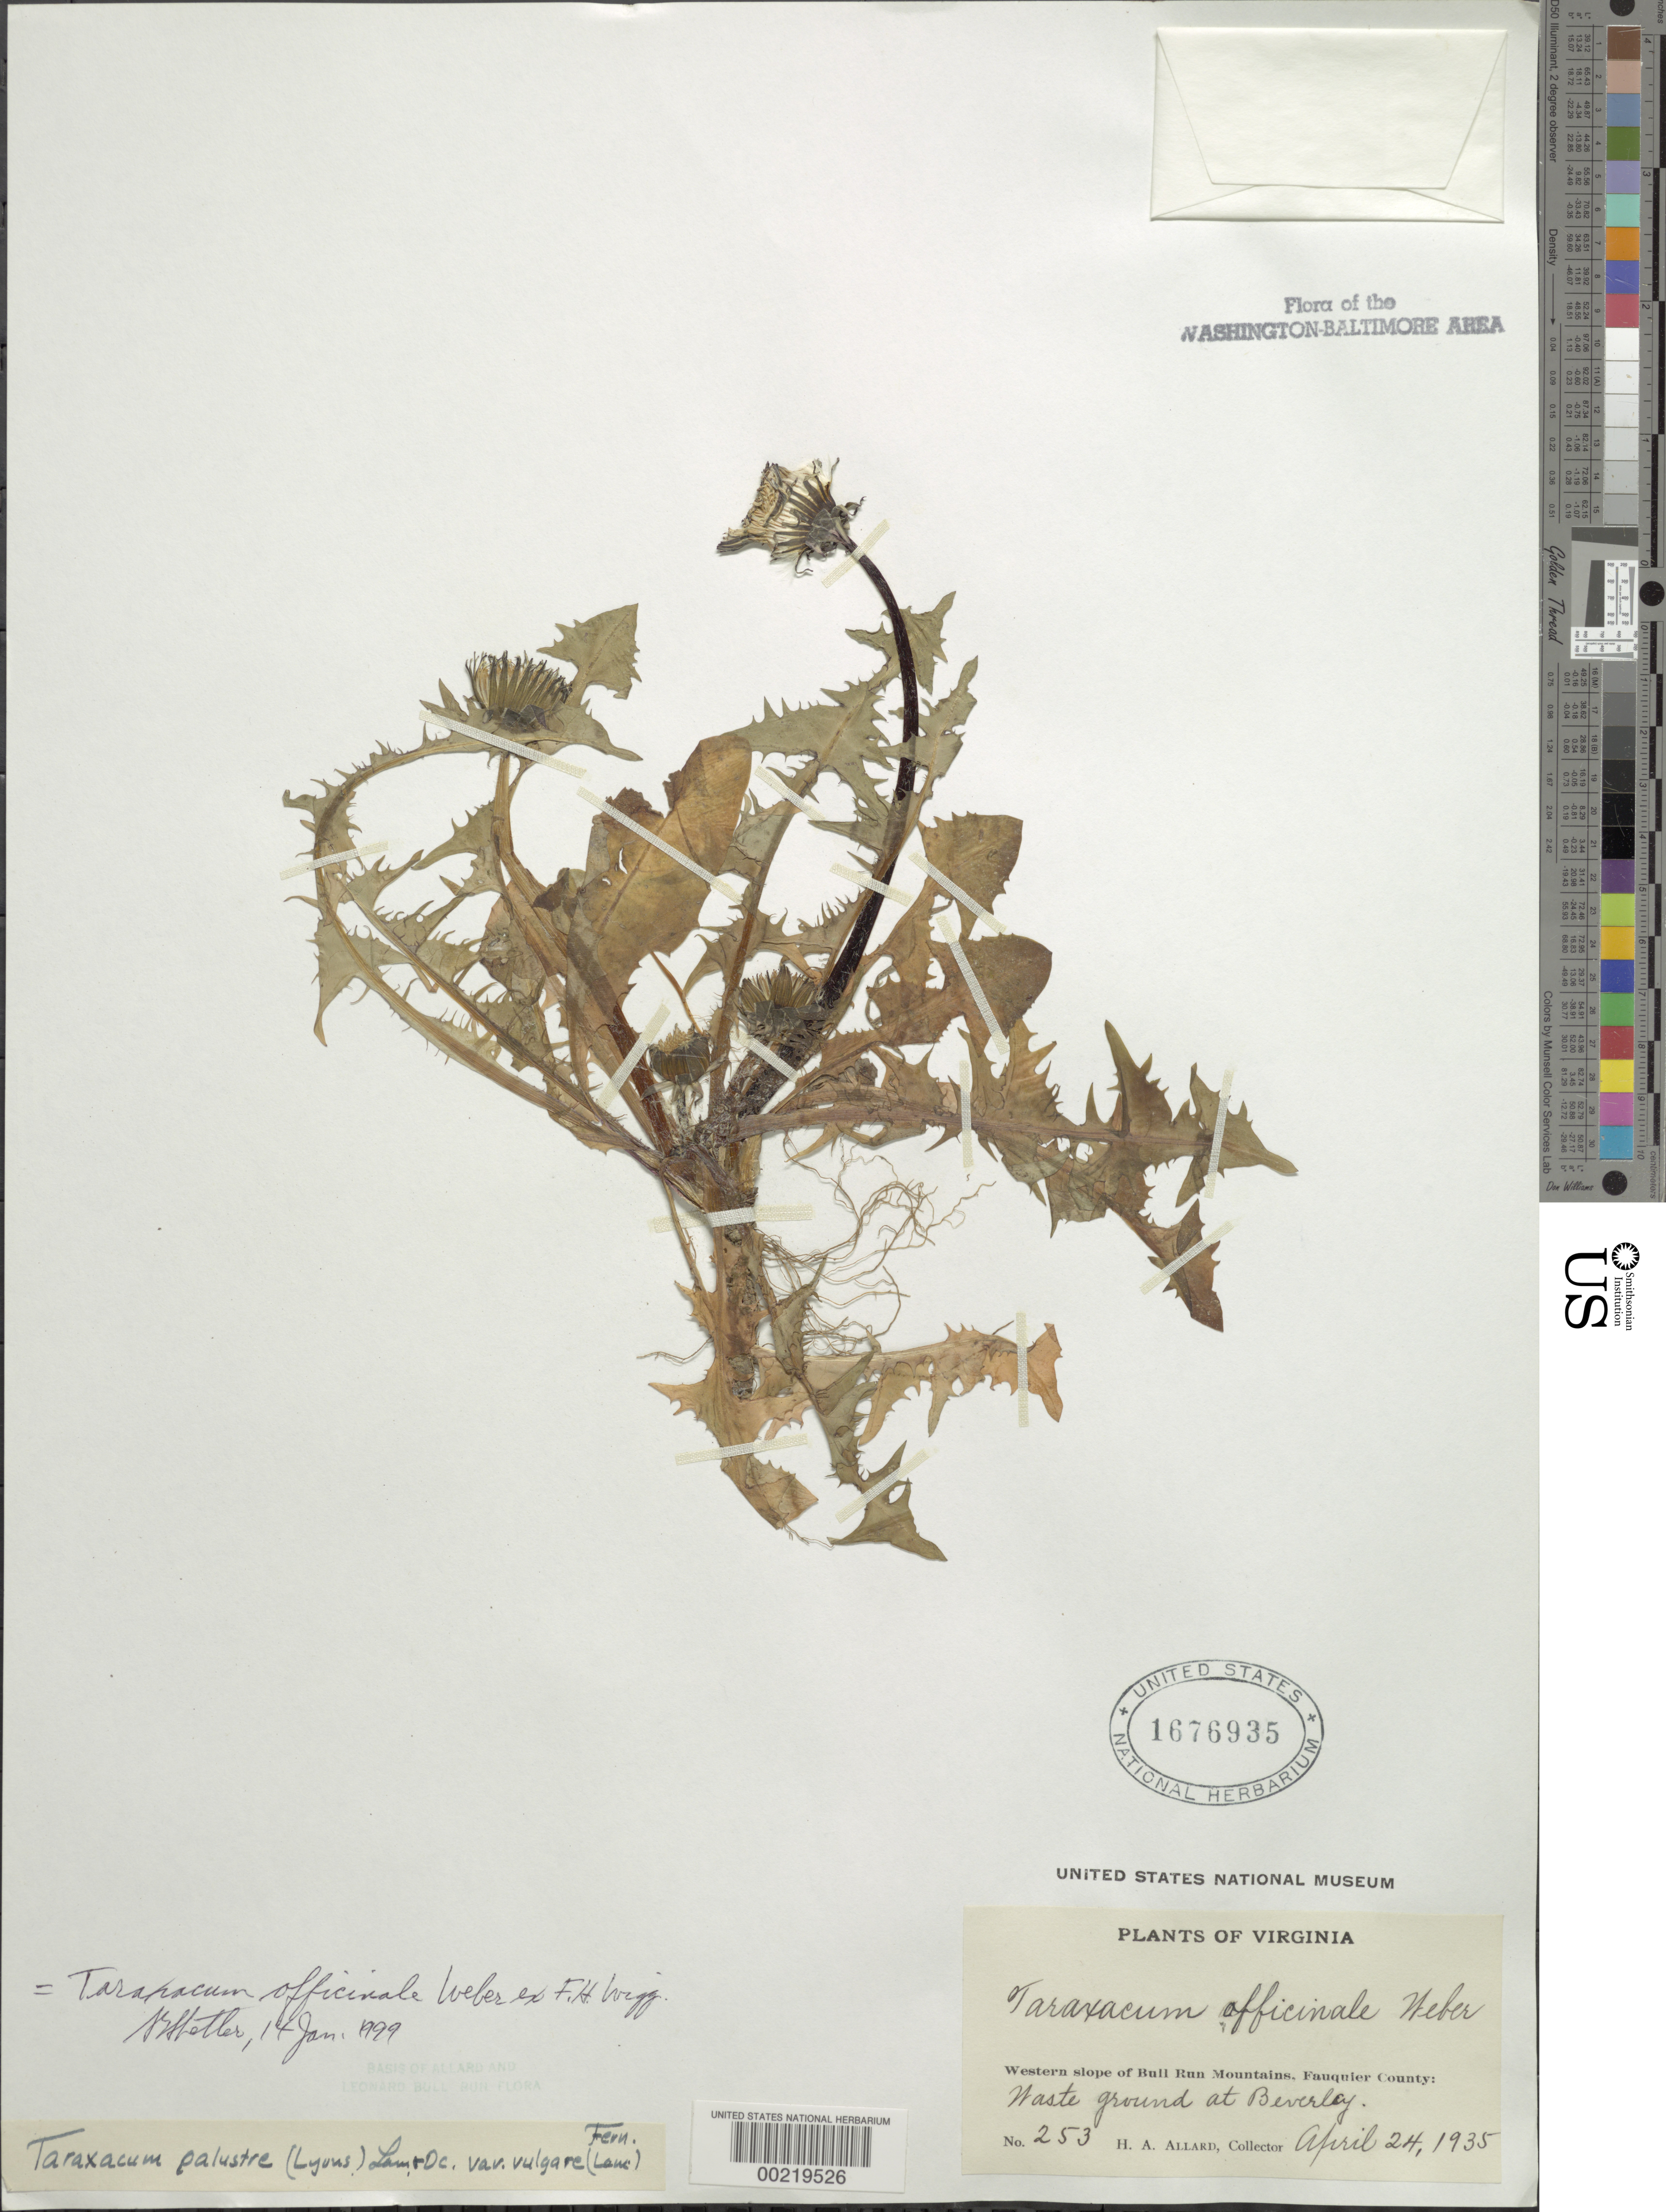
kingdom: Plantae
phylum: Tracheophyta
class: Magnoliopsida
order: Asterales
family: Asteraceae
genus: Taraxacum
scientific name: Taraxacum officinale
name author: G.H. Weber ex F.H. Wigg.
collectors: H. A. Allard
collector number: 253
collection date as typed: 24 Apr 1935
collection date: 1935-04-24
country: United States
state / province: Virginia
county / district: Fauquier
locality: Beverley Bull Run Mts.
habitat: Waste ground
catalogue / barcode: US 1676935